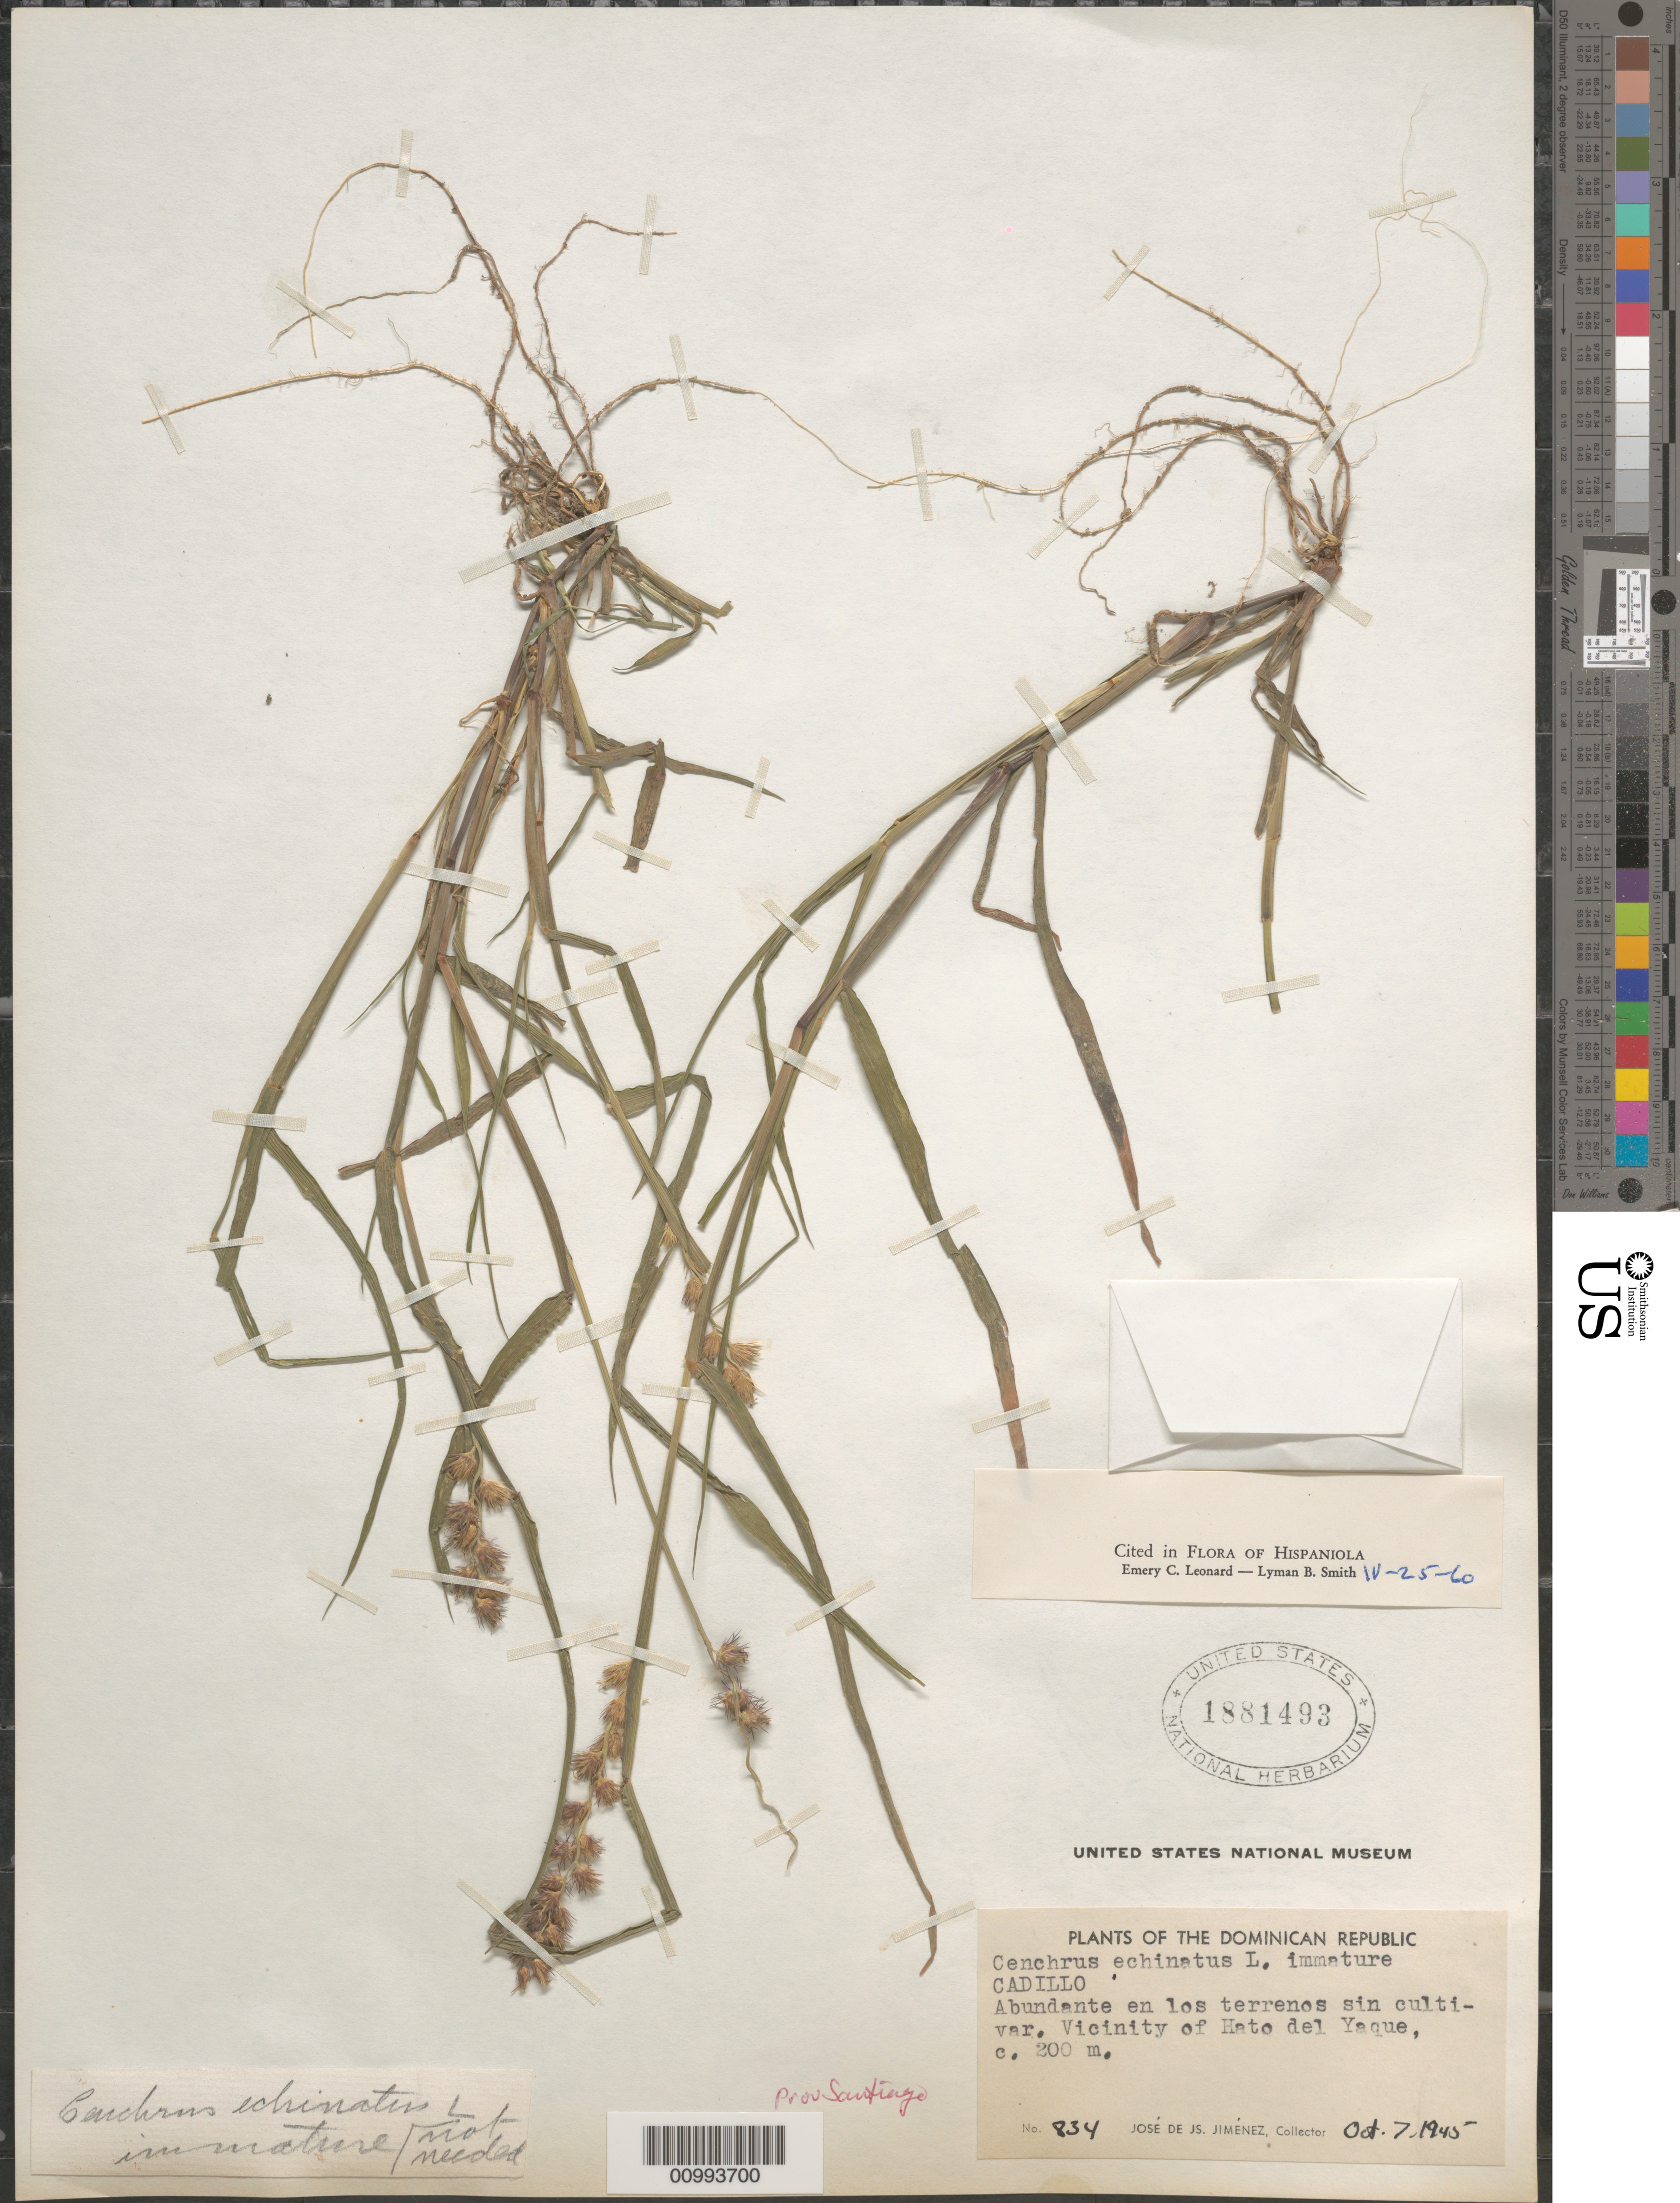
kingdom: Plantae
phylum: Tracheophyta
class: Liliopsida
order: Poales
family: Poaceae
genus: Cenchrus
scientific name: Cenchrus echinatus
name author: L.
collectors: J. J. Jiménez Almonte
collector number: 834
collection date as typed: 07 Oct 1945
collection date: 1945-10-07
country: Dominican Republic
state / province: Santiago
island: Hispaniola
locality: Vicinity of Hato del Yaque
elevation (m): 200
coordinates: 0 N, 0 E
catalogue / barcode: US 1881493